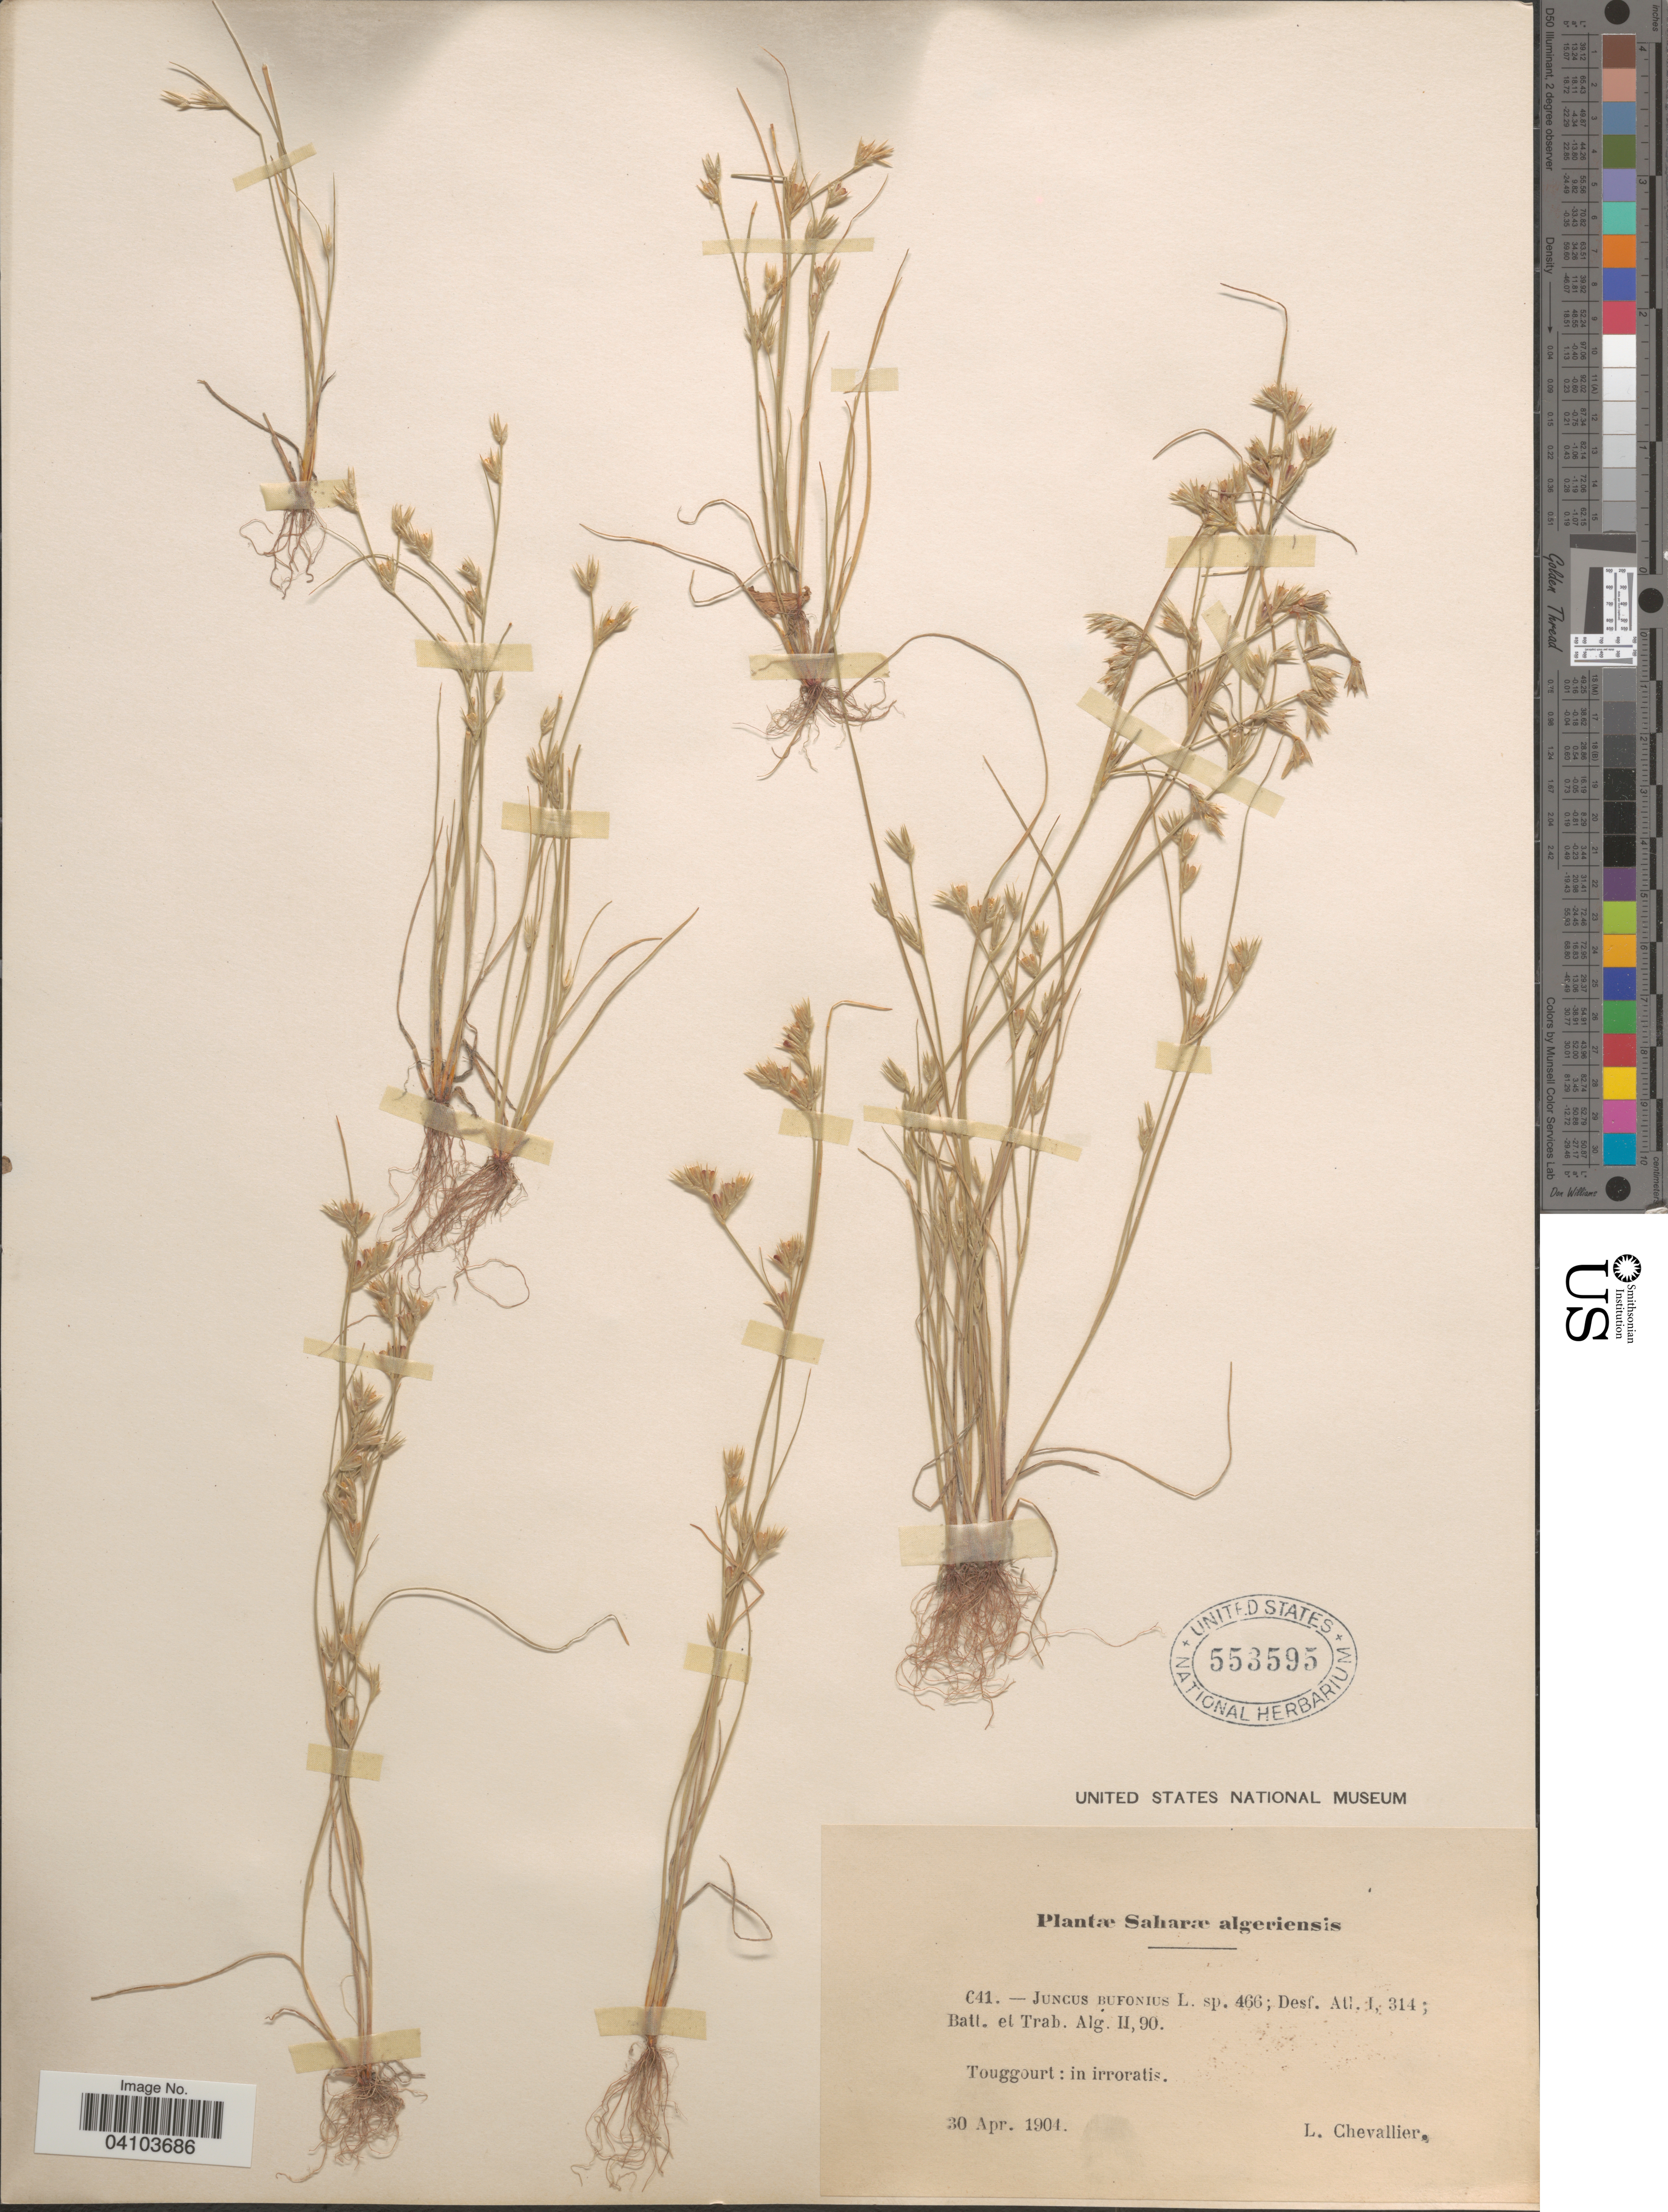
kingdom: Plantae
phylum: Tracheophyta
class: Liliopsida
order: Poales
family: Juncaceae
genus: Juncus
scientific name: Juncus bufonius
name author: L.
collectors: L. Chevallier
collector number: C41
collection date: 1904-04-30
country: Algeria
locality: Saharæ algeriensis. Touggouri : in irroratis.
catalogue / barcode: US 553595